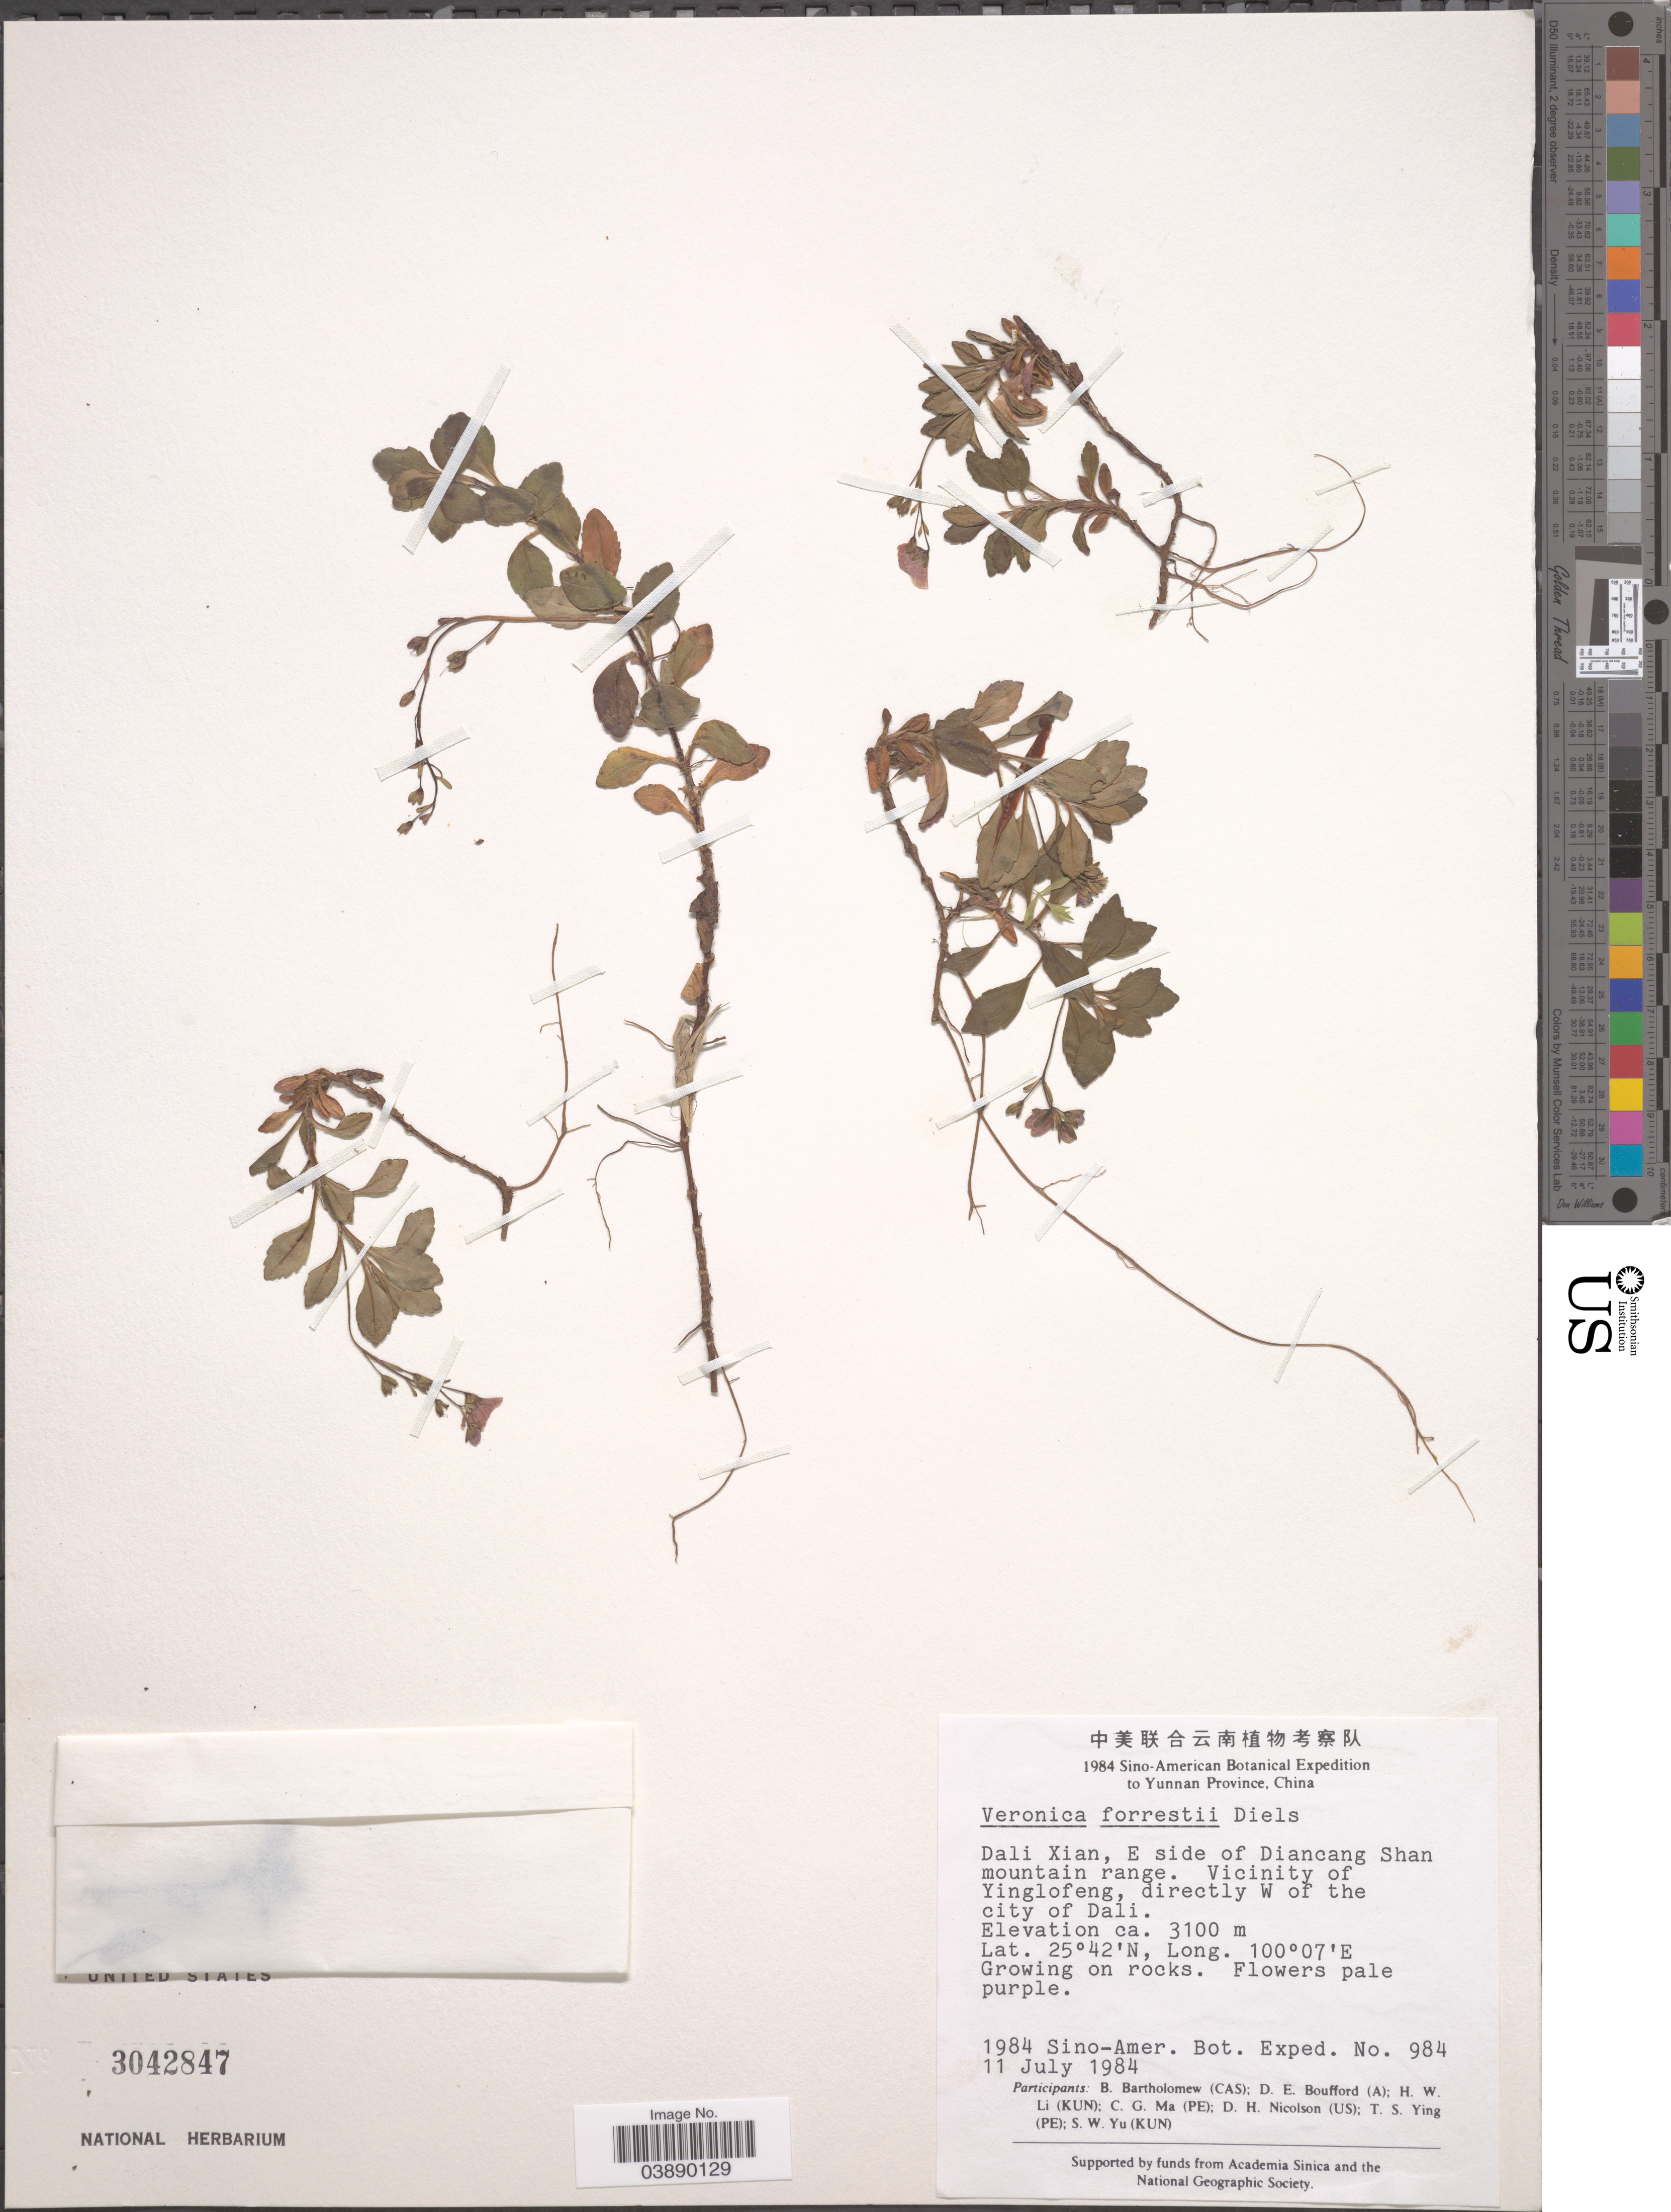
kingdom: Plantae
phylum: Tracheophyta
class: Magnoliopsida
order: Lamiales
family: Plantaginaceae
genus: Veronica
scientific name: Veronica forrestii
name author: Diels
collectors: Sino-Amer. Bot. Exped. 1984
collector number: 984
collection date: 1984-07-11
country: China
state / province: Yunnan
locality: Dali Xian, E side of Diancang Shan mountain range. Vicinity of Yinglofeng, directly W of the city of Dali.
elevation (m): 3100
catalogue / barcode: US 3042847